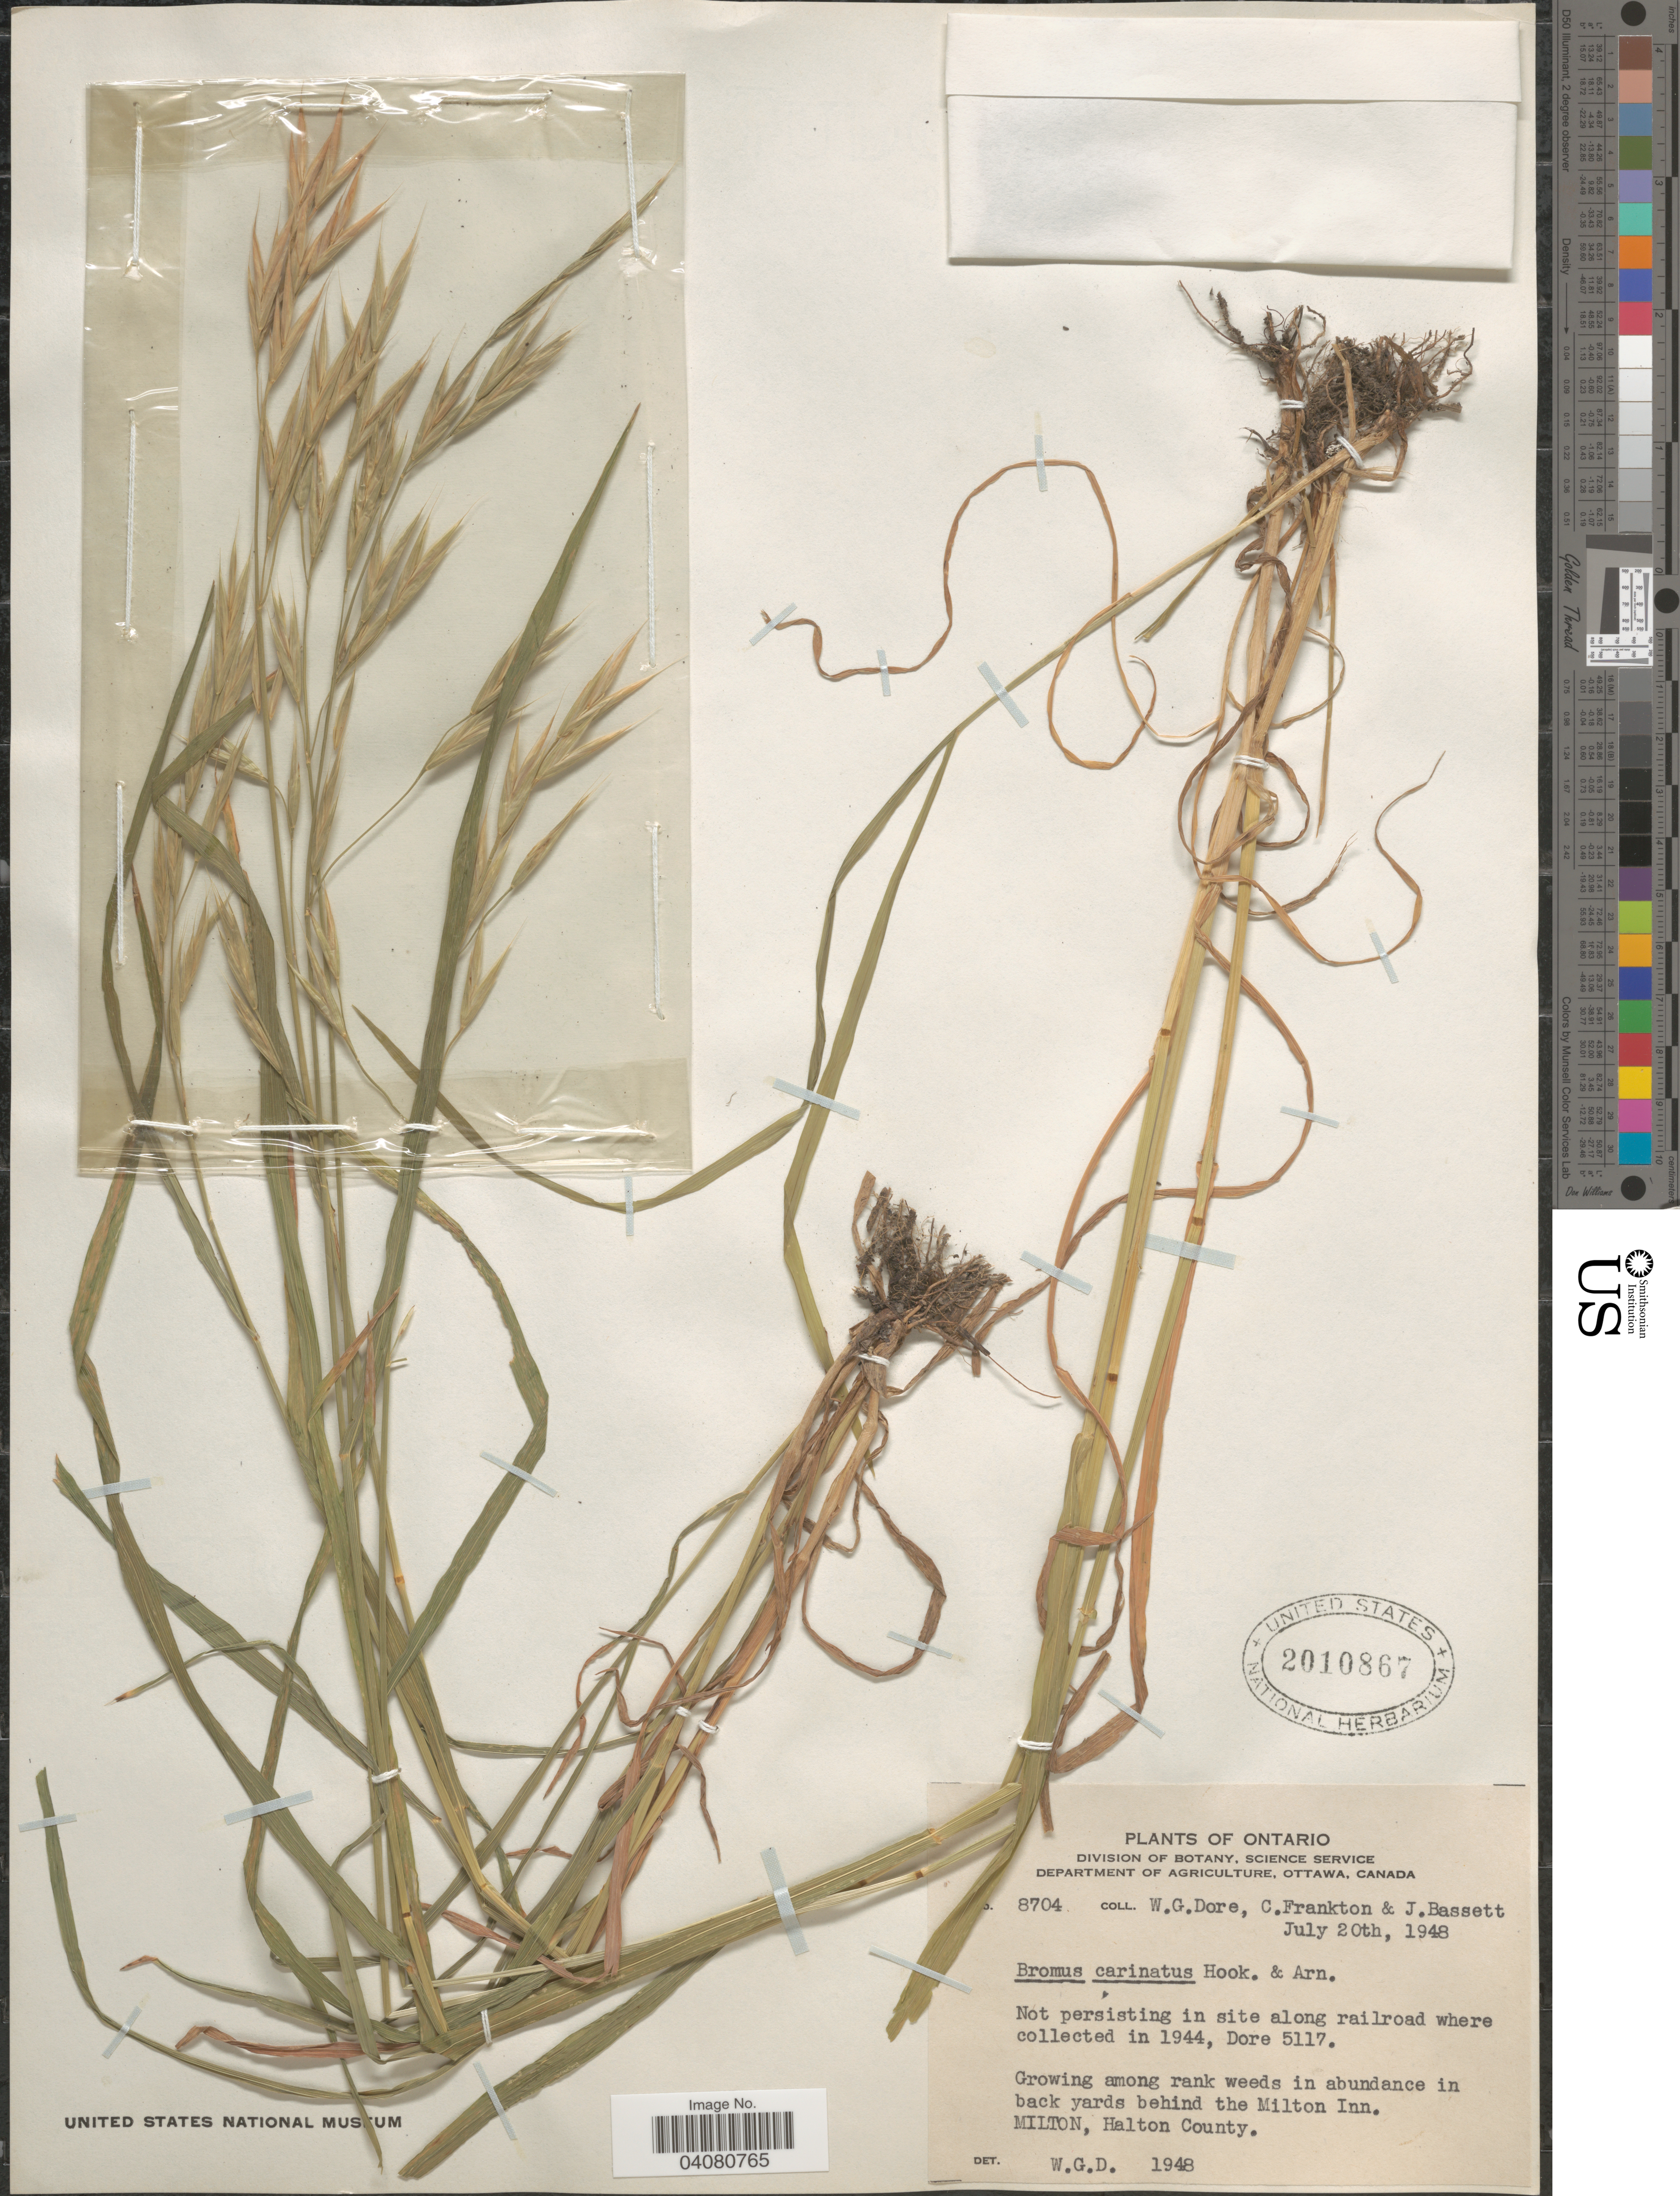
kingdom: Plantae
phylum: Tracheophyta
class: Liliopsida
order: Poales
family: Poaceae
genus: Bromus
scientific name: Bromus carinatus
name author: Hook. & Arn.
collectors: W. Dore, C. Frankton & J. Bassett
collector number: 8704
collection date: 1948-07-20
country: Canada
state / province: Ontario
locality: Not persisting in site along railroad where collected in 1944, Dore 5117. Growing among rank weeds in abundance in back yards behind the Milton Inn. Milton, Halton County.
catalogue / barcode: US 2010867